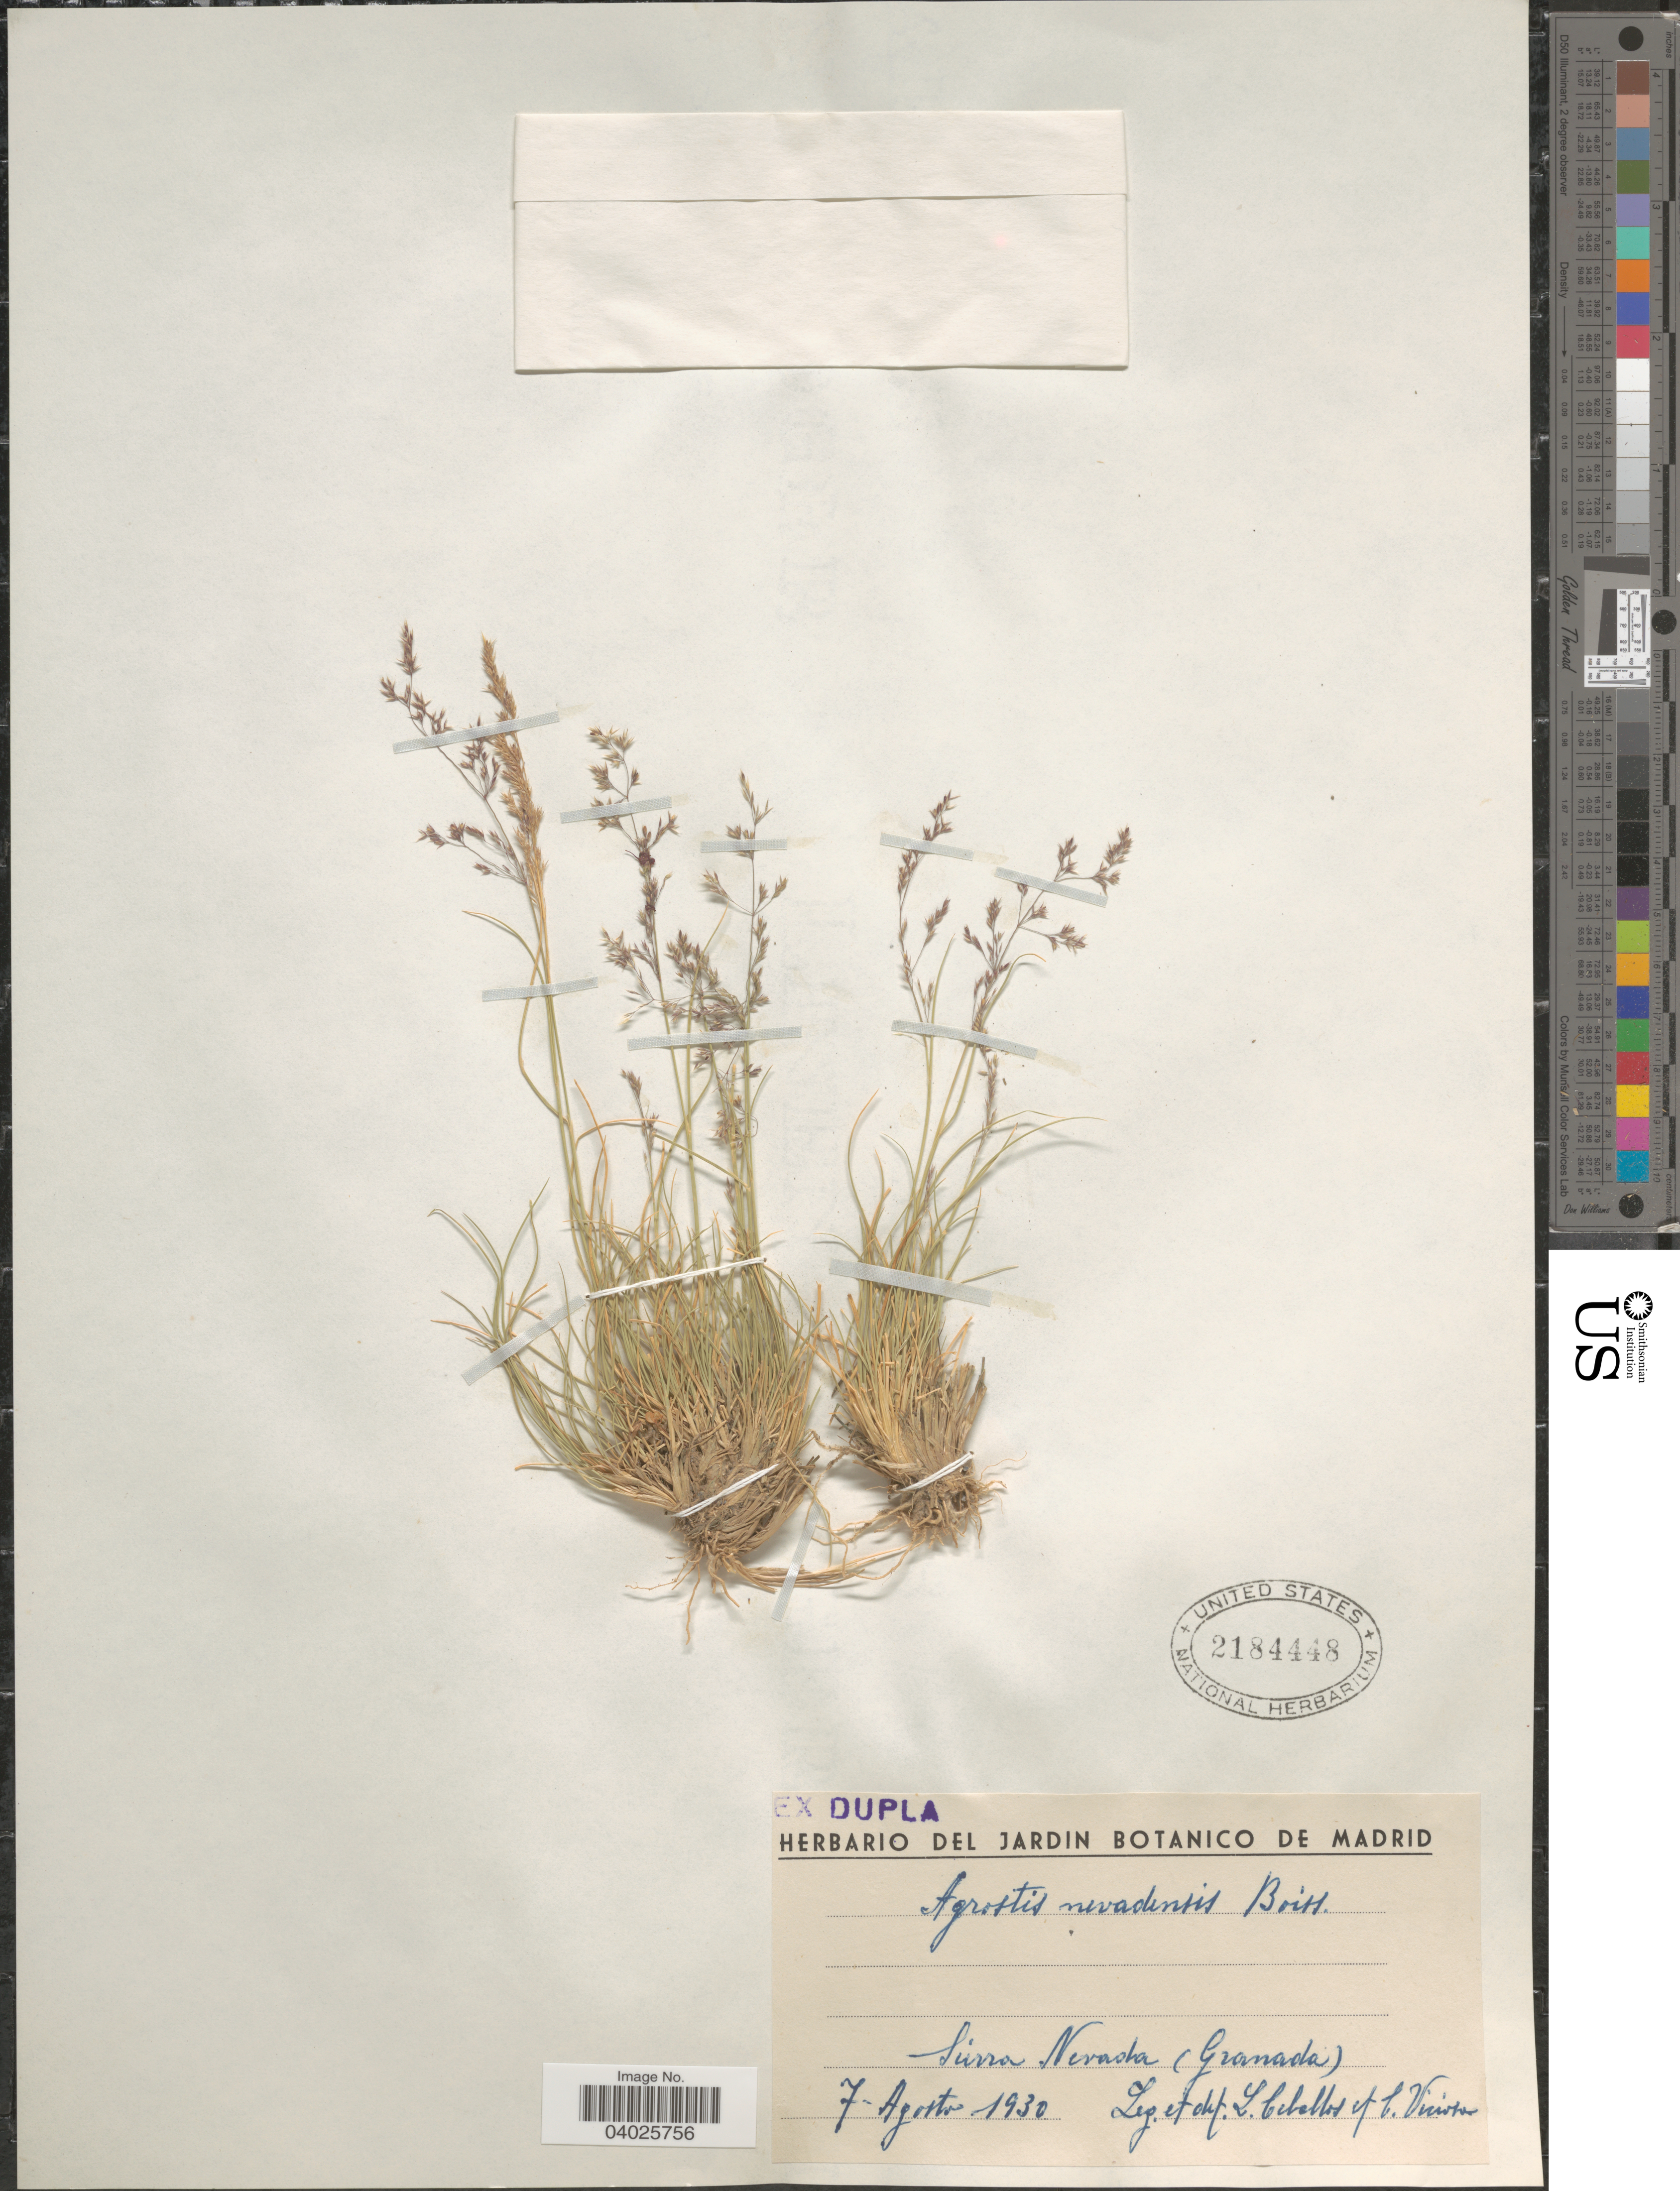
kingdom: Plantae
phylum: Tracheophyta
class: Liliopsida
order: Poales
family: Poaceae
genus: Agrostis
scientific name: Agrostis nevadensis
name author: Boiss.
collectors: L. Cebellos & C. Vicioso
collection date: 1930-08-07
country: Spain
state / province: Madrid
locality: Sierra Nevada (Granada).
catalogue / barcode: US 2184448